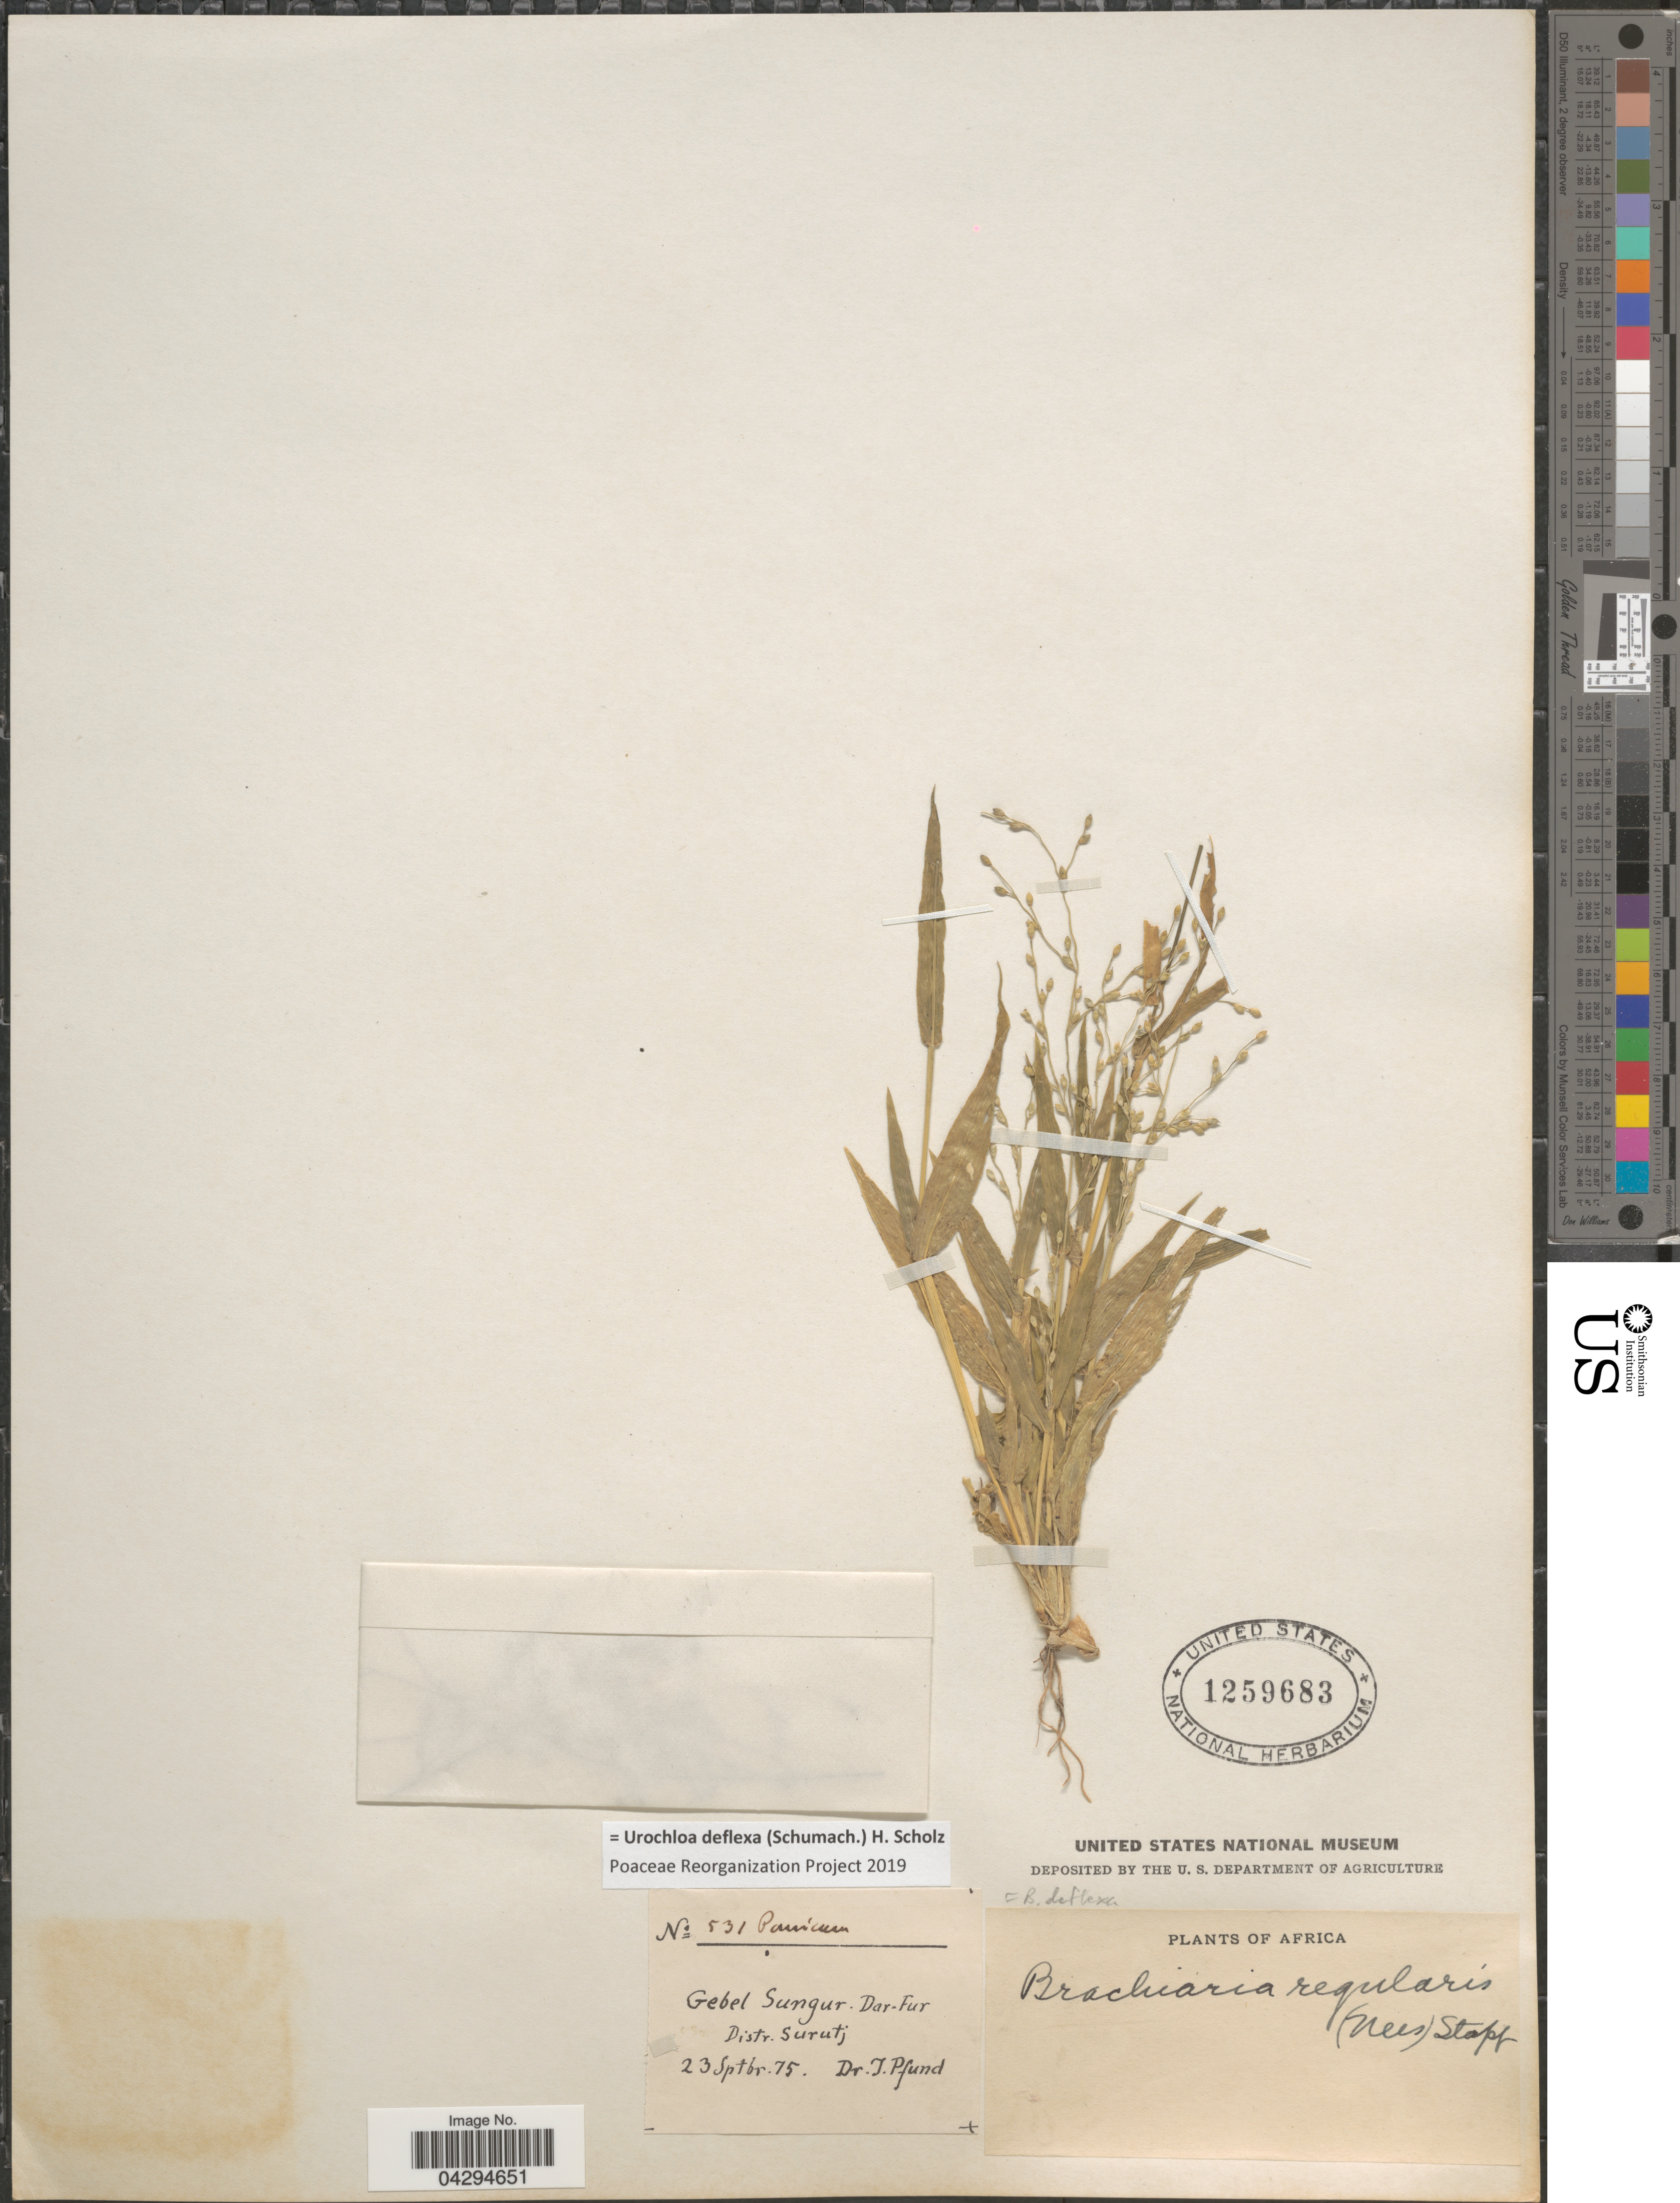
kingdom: Plantae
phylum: Tracheophyta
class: Liliopsida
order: Poales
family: Poaceae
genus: Urochloa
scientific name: Urochloa deflexa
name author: (Schumach.) H. Scholz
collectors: J. Pfund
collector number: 531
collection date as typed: Transcribed d/m/y: 23/9/75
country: Sudan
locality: Africa. Gebel Sungur. Dar-Fur. Distr. Surutj.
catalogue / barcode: US 1259683